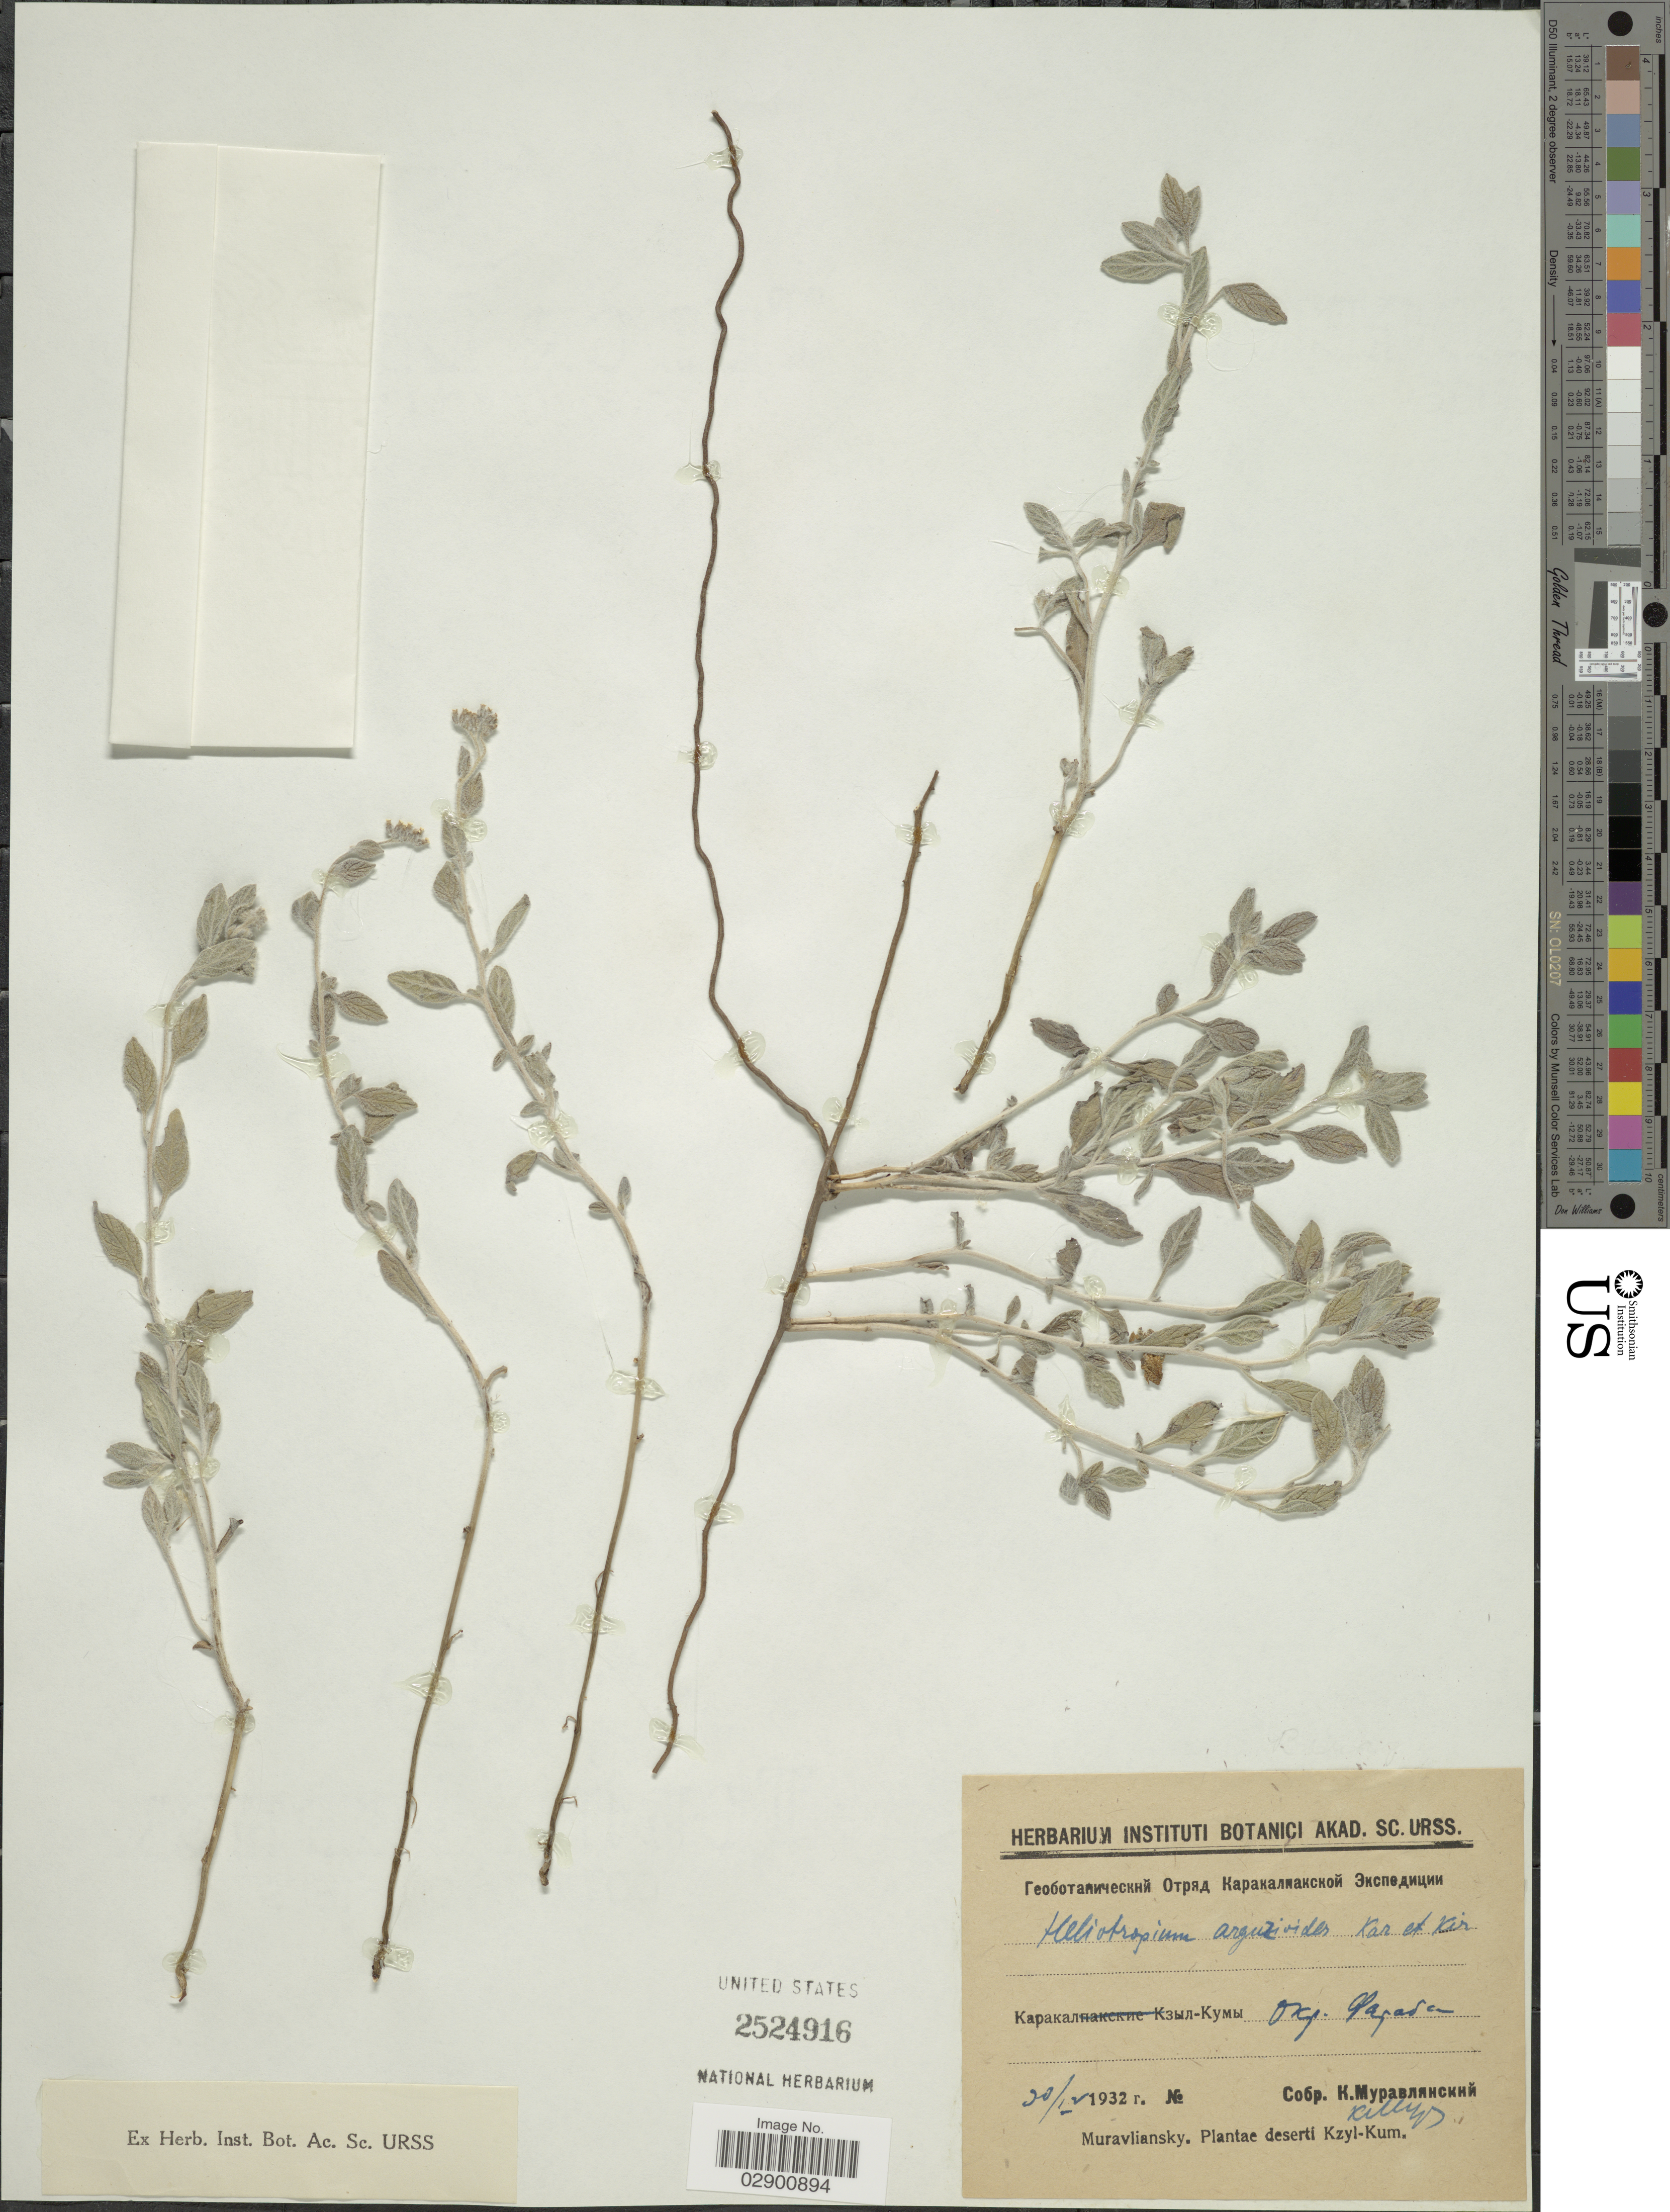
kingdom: Plantae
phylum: Tracheophyta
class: Magnoliopsida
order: Boraginales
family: Heliotropiaceae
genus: Heliotropium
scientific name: Heliotropium arguzioides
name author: Kar. & Kir.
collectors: X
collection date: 1932-04-30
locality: X, Deserti Kzyl-Kum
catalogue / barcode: US 2524916